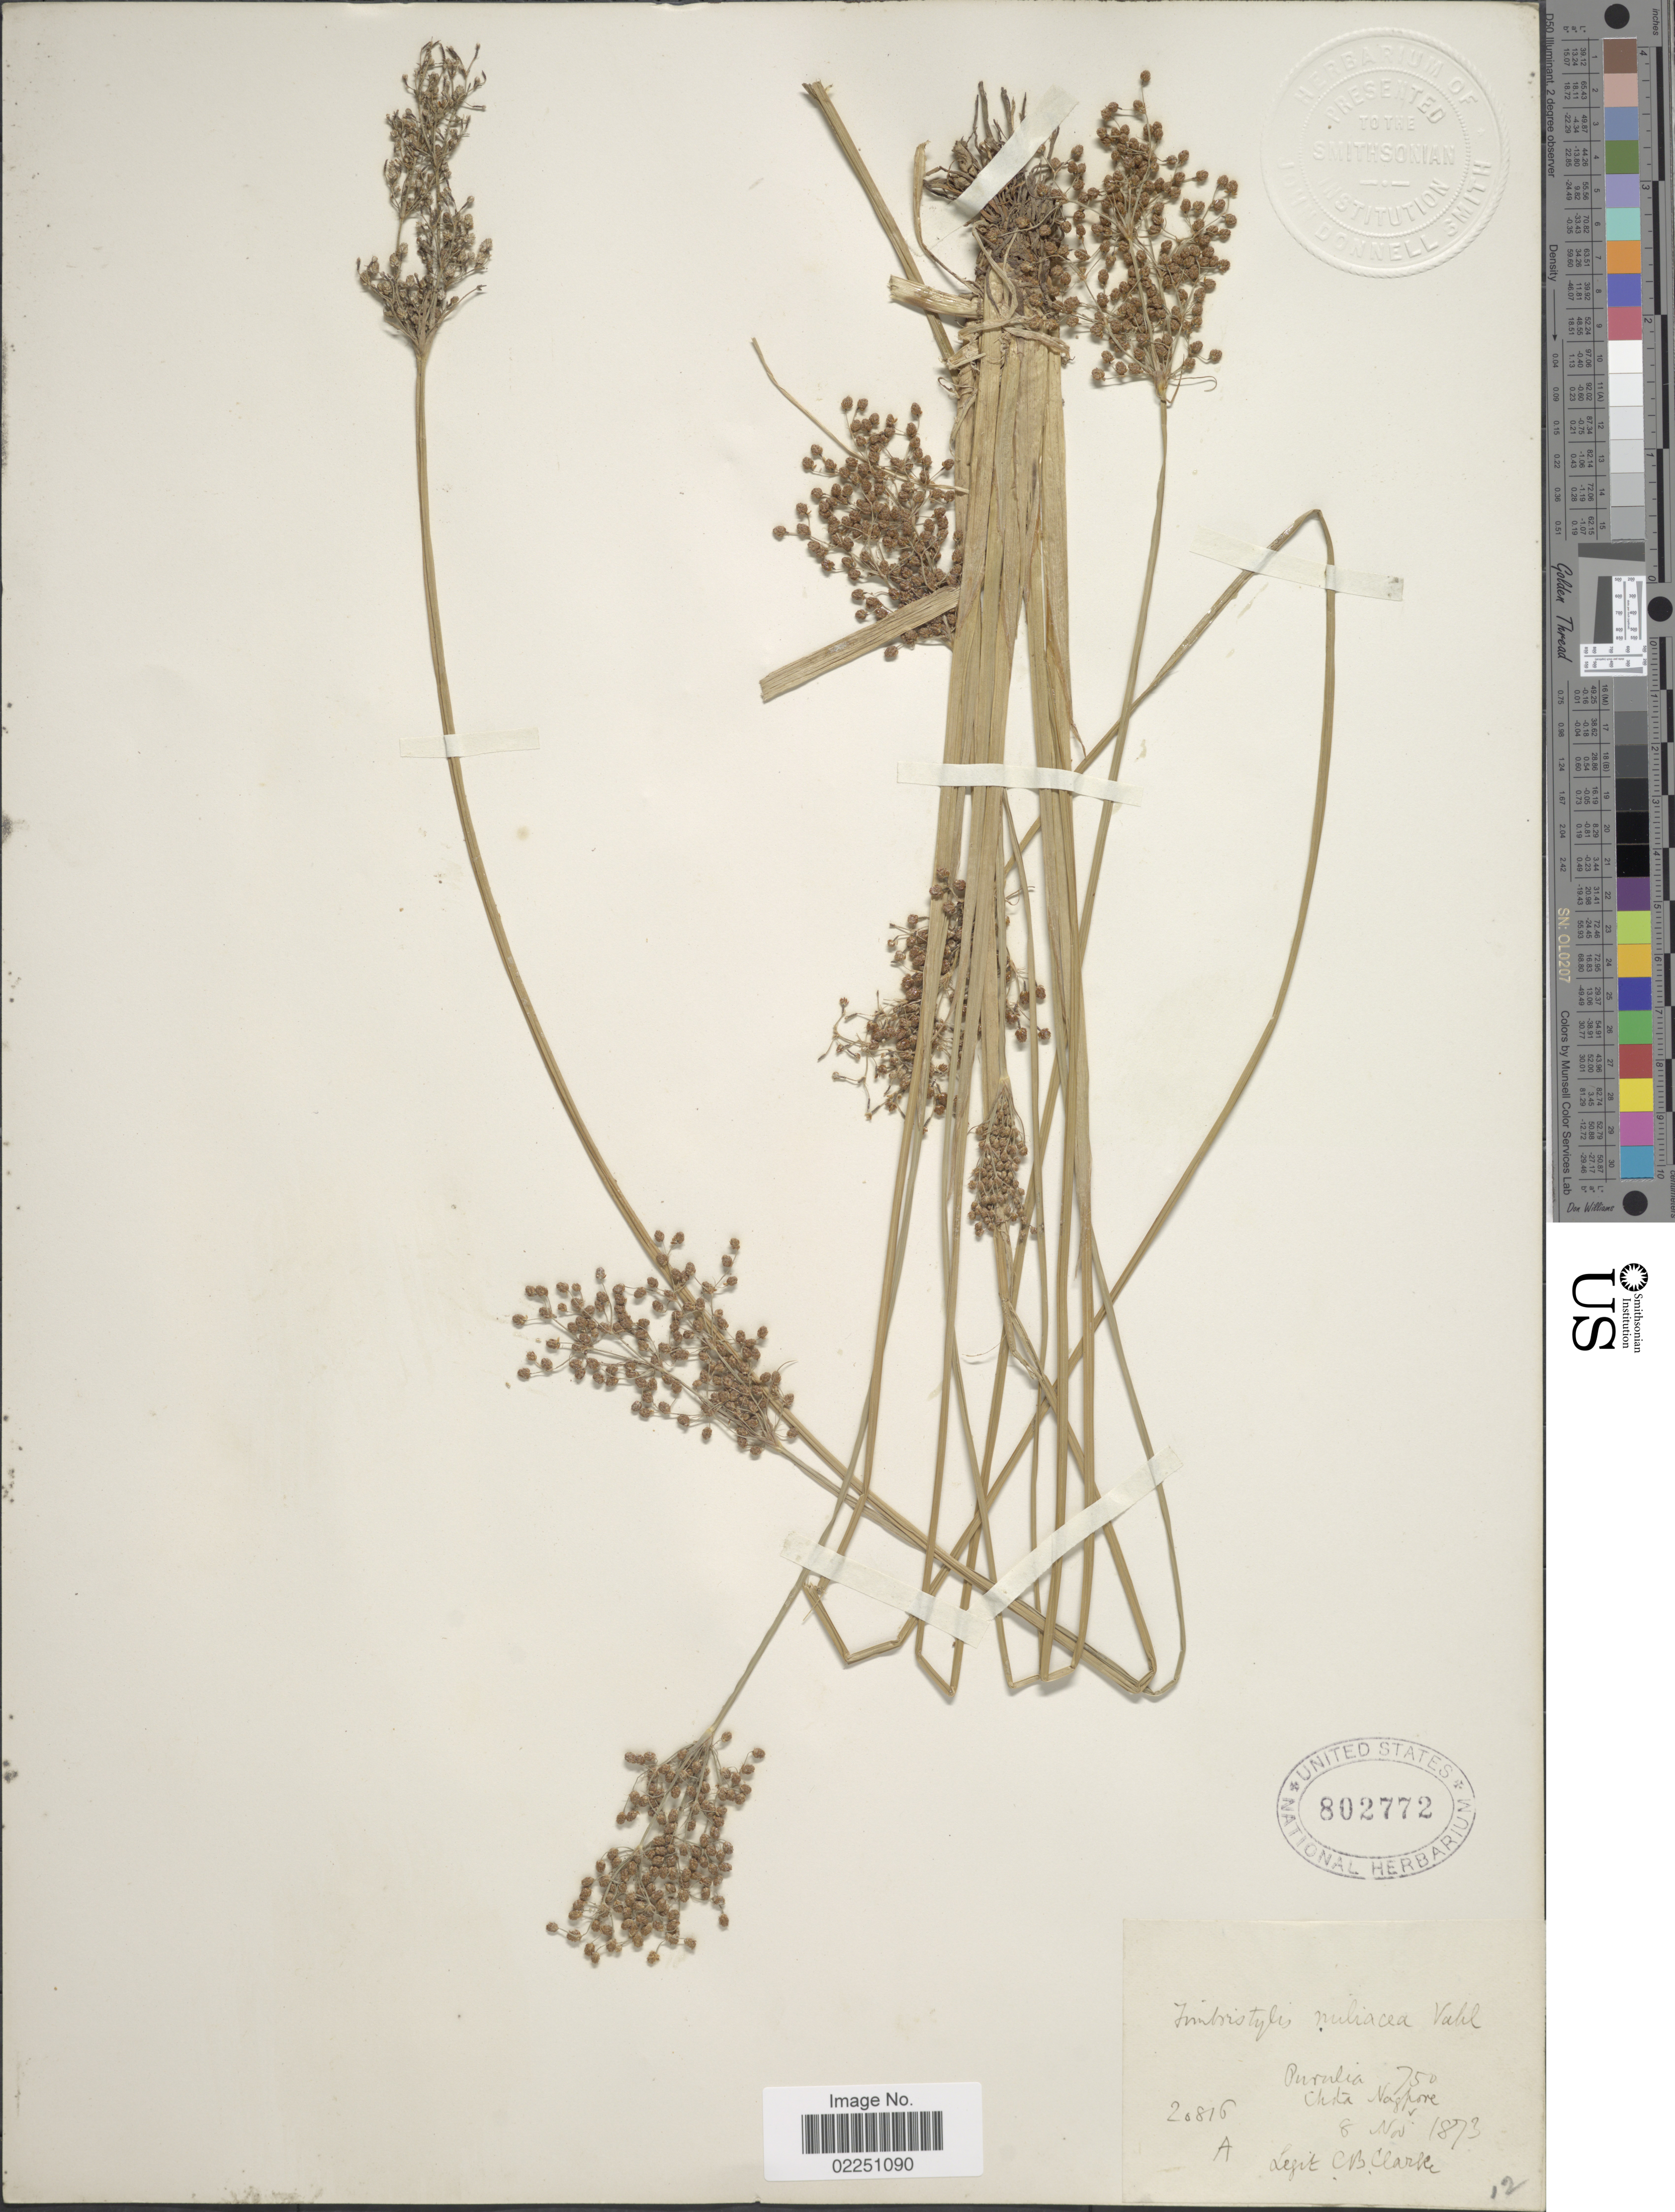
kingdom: Plantae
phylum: Tracheophyta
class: Liliopsida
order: Poales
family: Cyperaceae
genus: Fimbristylis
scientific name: Fimbristylis littoralis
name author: Gaudich.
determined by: Strong, M. T., (US), Smithsonian Institution - National Museum of Natural History (UNITED STATES)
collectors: C. B. Clarke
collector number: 20816A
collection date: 1873-11-08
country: India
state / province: West Bengal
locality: Purulia. Chota Nagpore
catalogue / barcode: US 802772